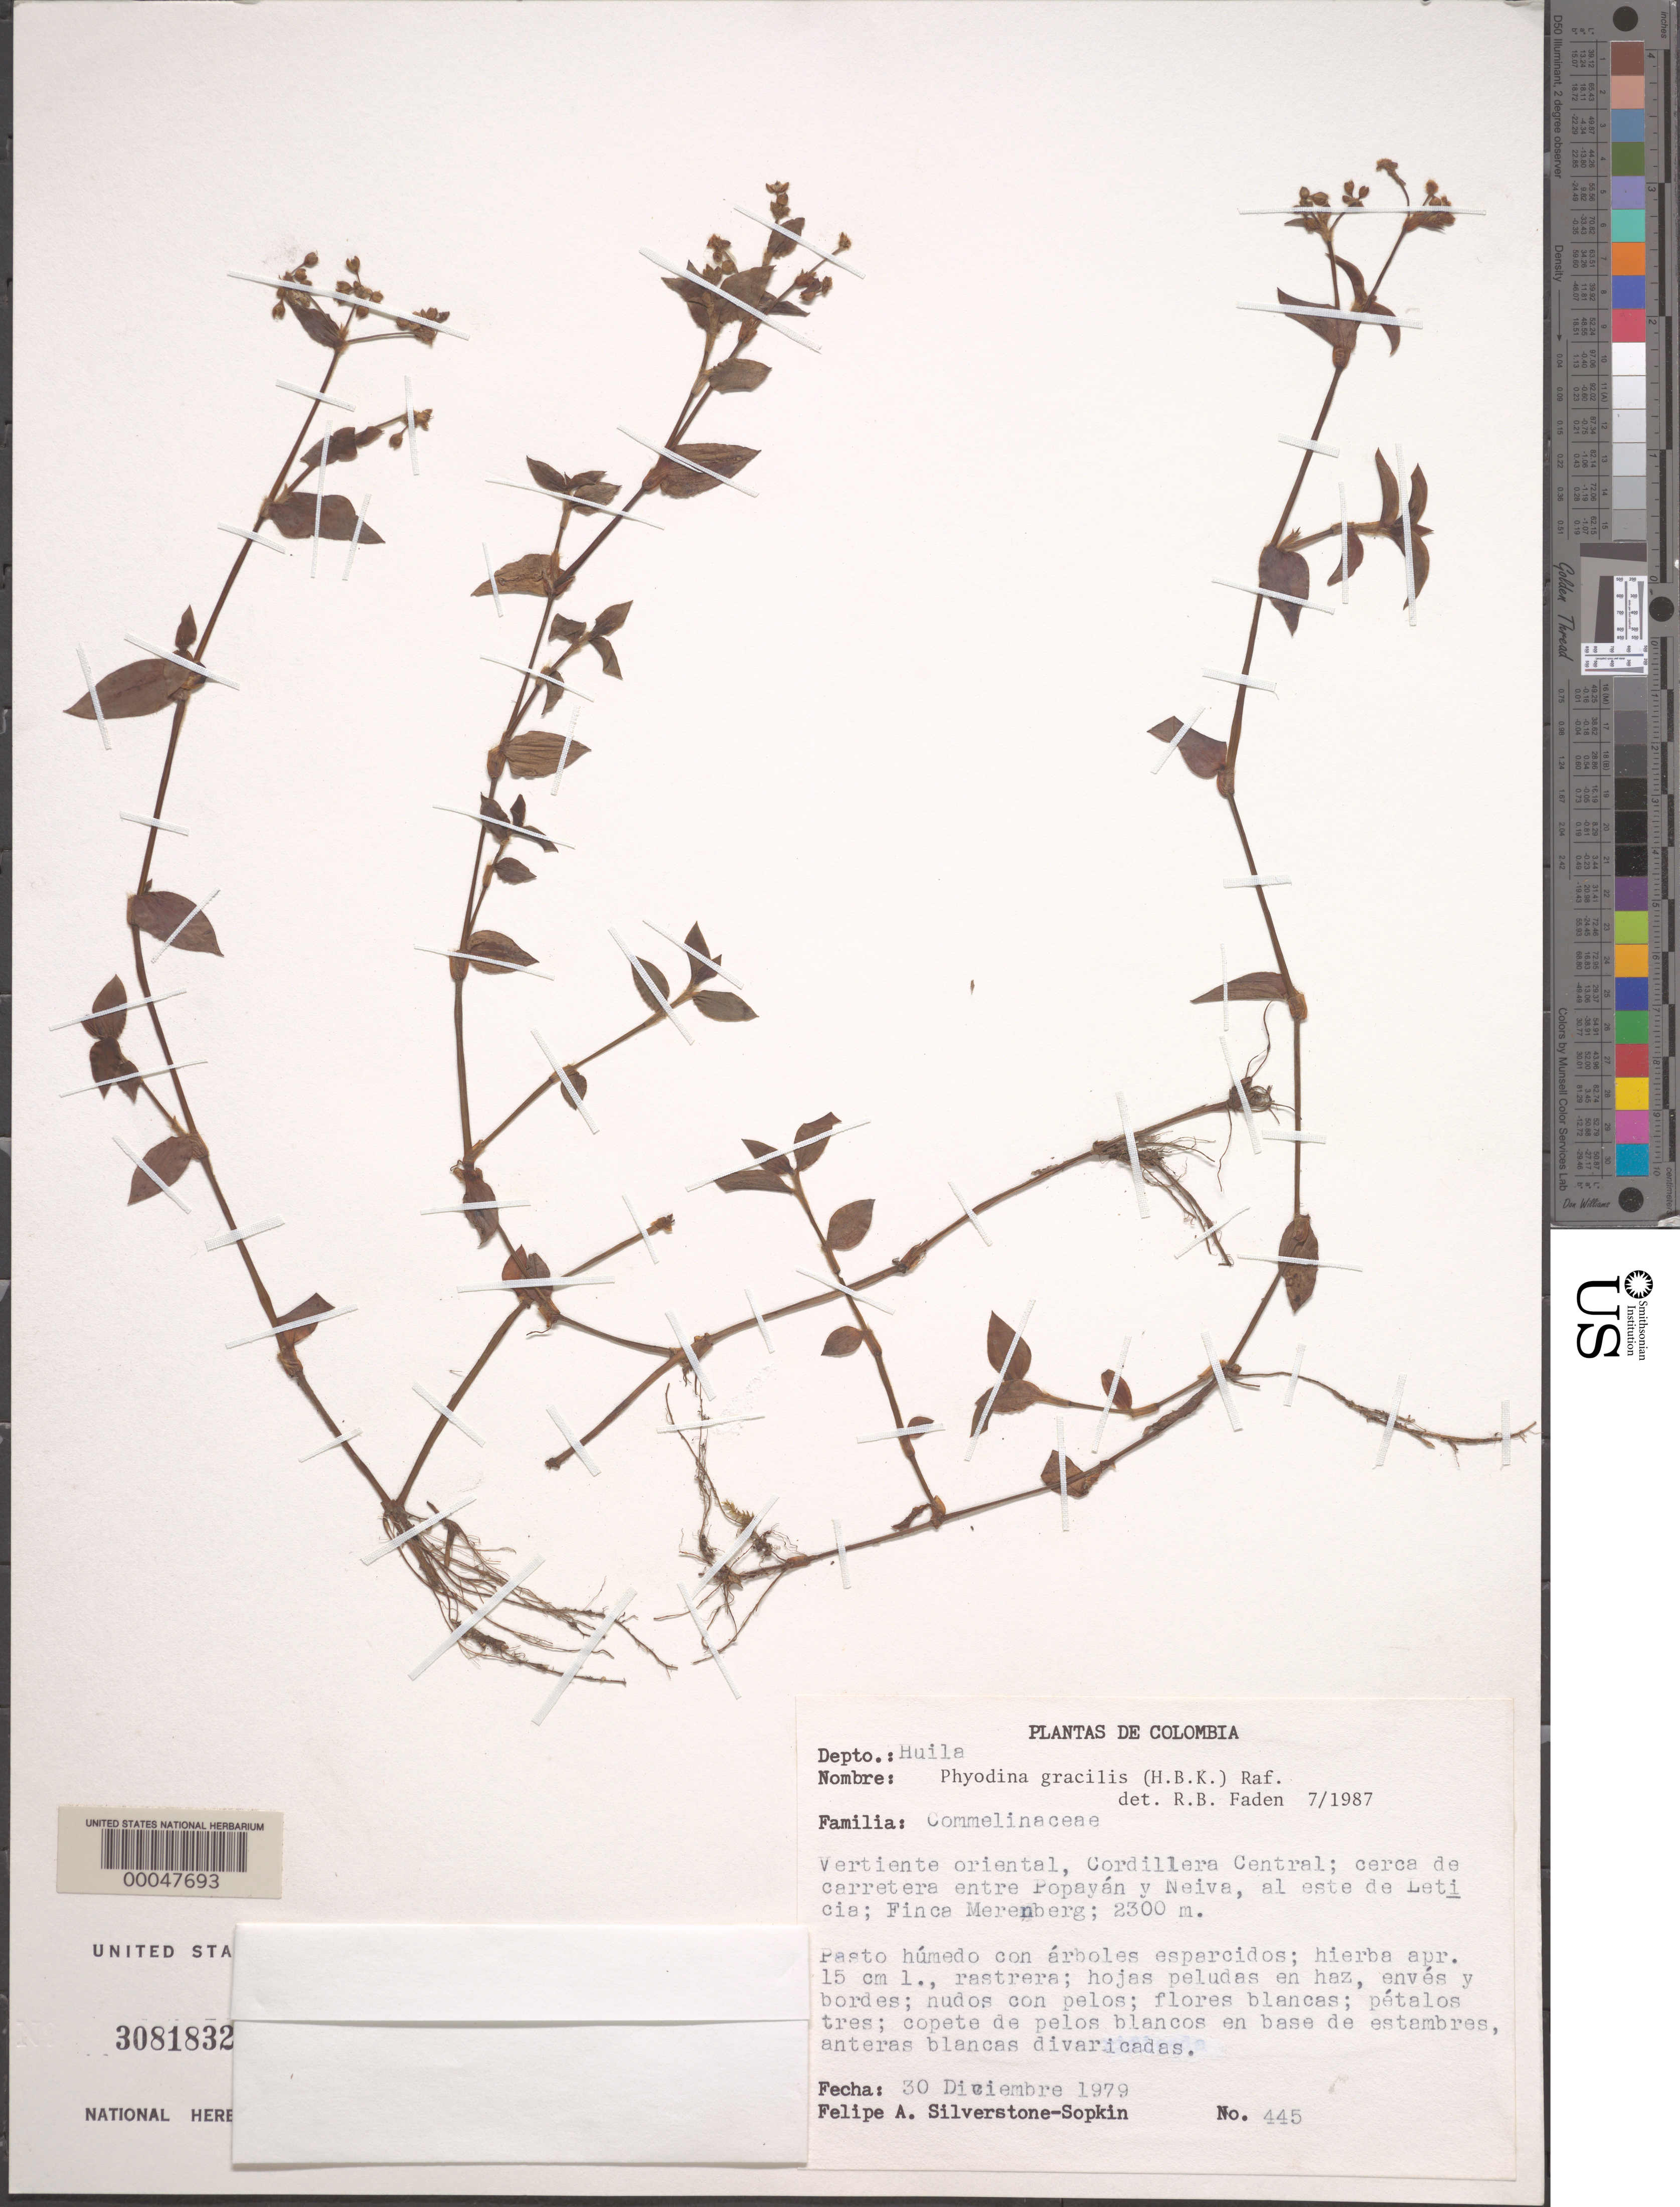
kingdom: Plantae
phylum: Tracheophyta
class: Liliopsida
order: Commelinales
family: Commelinaceae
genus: Callisia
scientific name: Callisia gracilis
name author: (Kunth) D.R. Hunt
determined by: Faden, Robert B., (US), Smithsonian Institution - National Museum of Natural History (UNITED STATES)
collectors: P. A. Silverstone-Sopkin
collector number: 445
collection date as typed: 30 Dec 1979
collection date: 1979-12-30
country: Colombia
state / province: Huila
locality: Near road. between Popayan and Neiva, E of Leticia; Finca Merenberg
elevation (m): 2300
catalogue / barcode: US 3081832